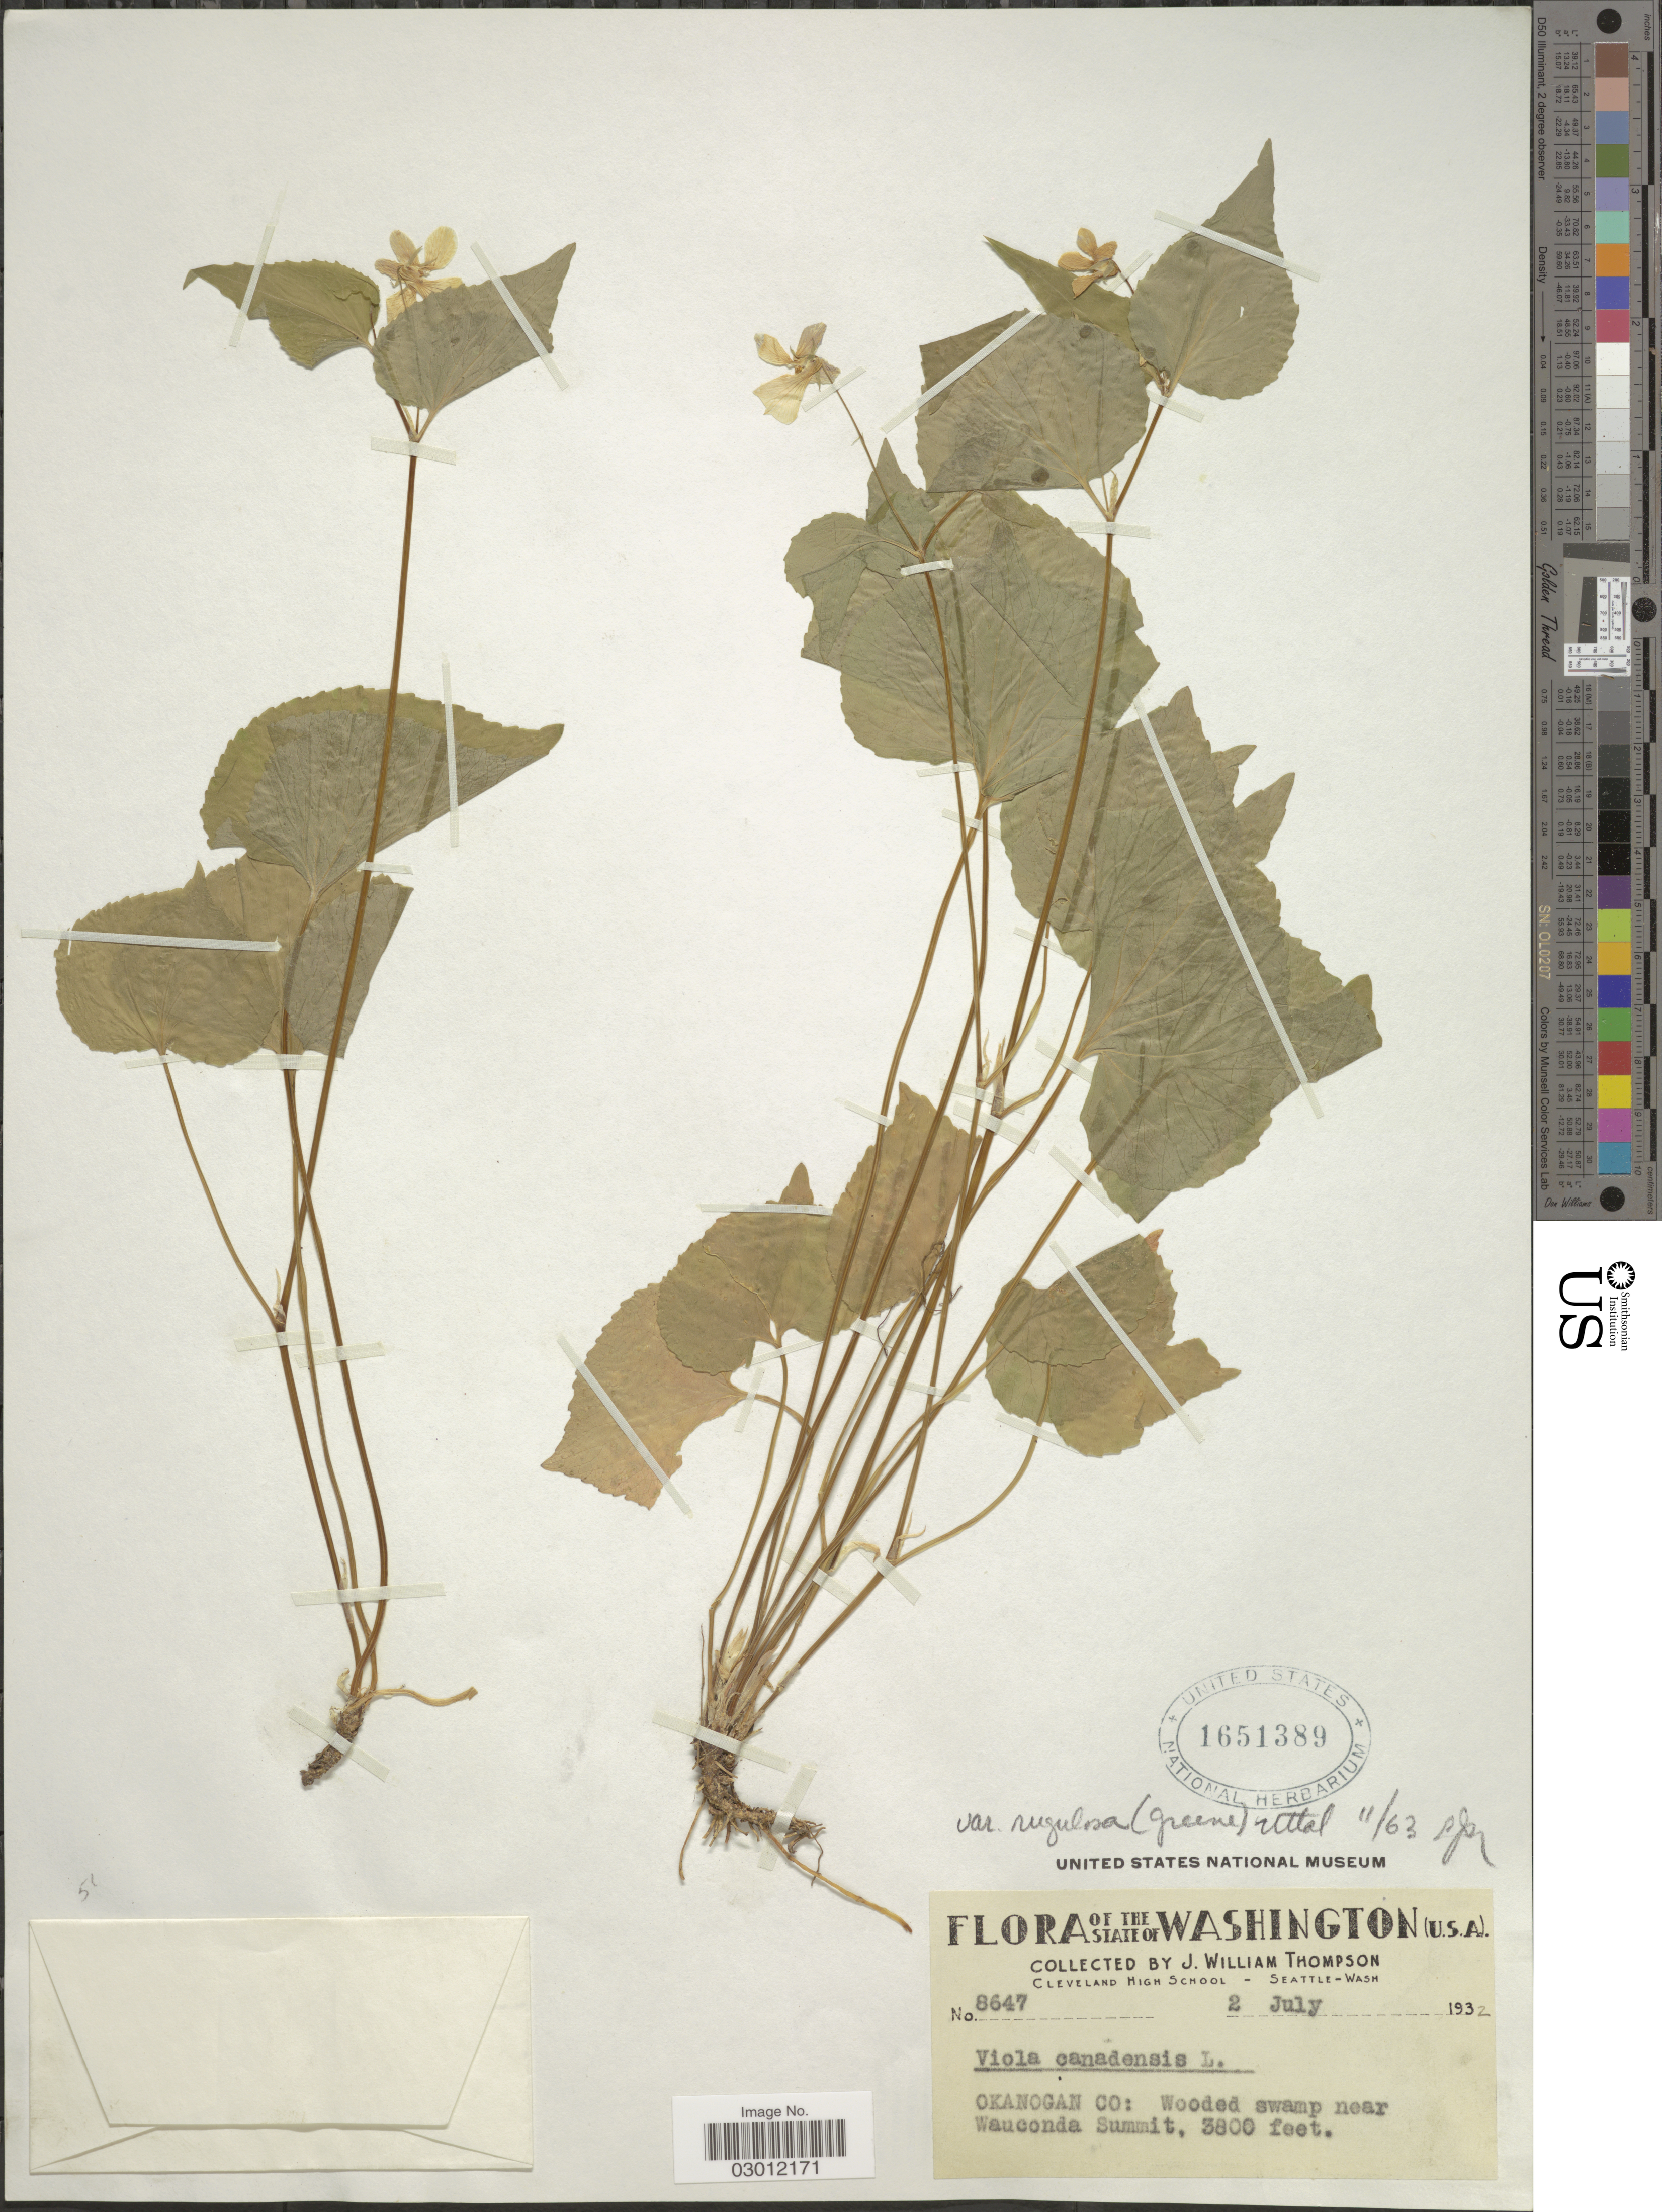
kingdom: Plantae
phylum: Tracheophyta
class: Magnoliopsida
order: Malpighiales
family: Violaceae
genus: Viola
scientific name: Viola canadensis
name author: L.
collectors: J. W. Thompson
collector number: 8647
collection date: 1932-07-02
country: United States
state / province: Washington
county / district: Okanogan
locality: Okanogan Co.: Wooded swamp near Wauconda Summit.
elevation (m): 1158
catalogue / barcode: US 1651389